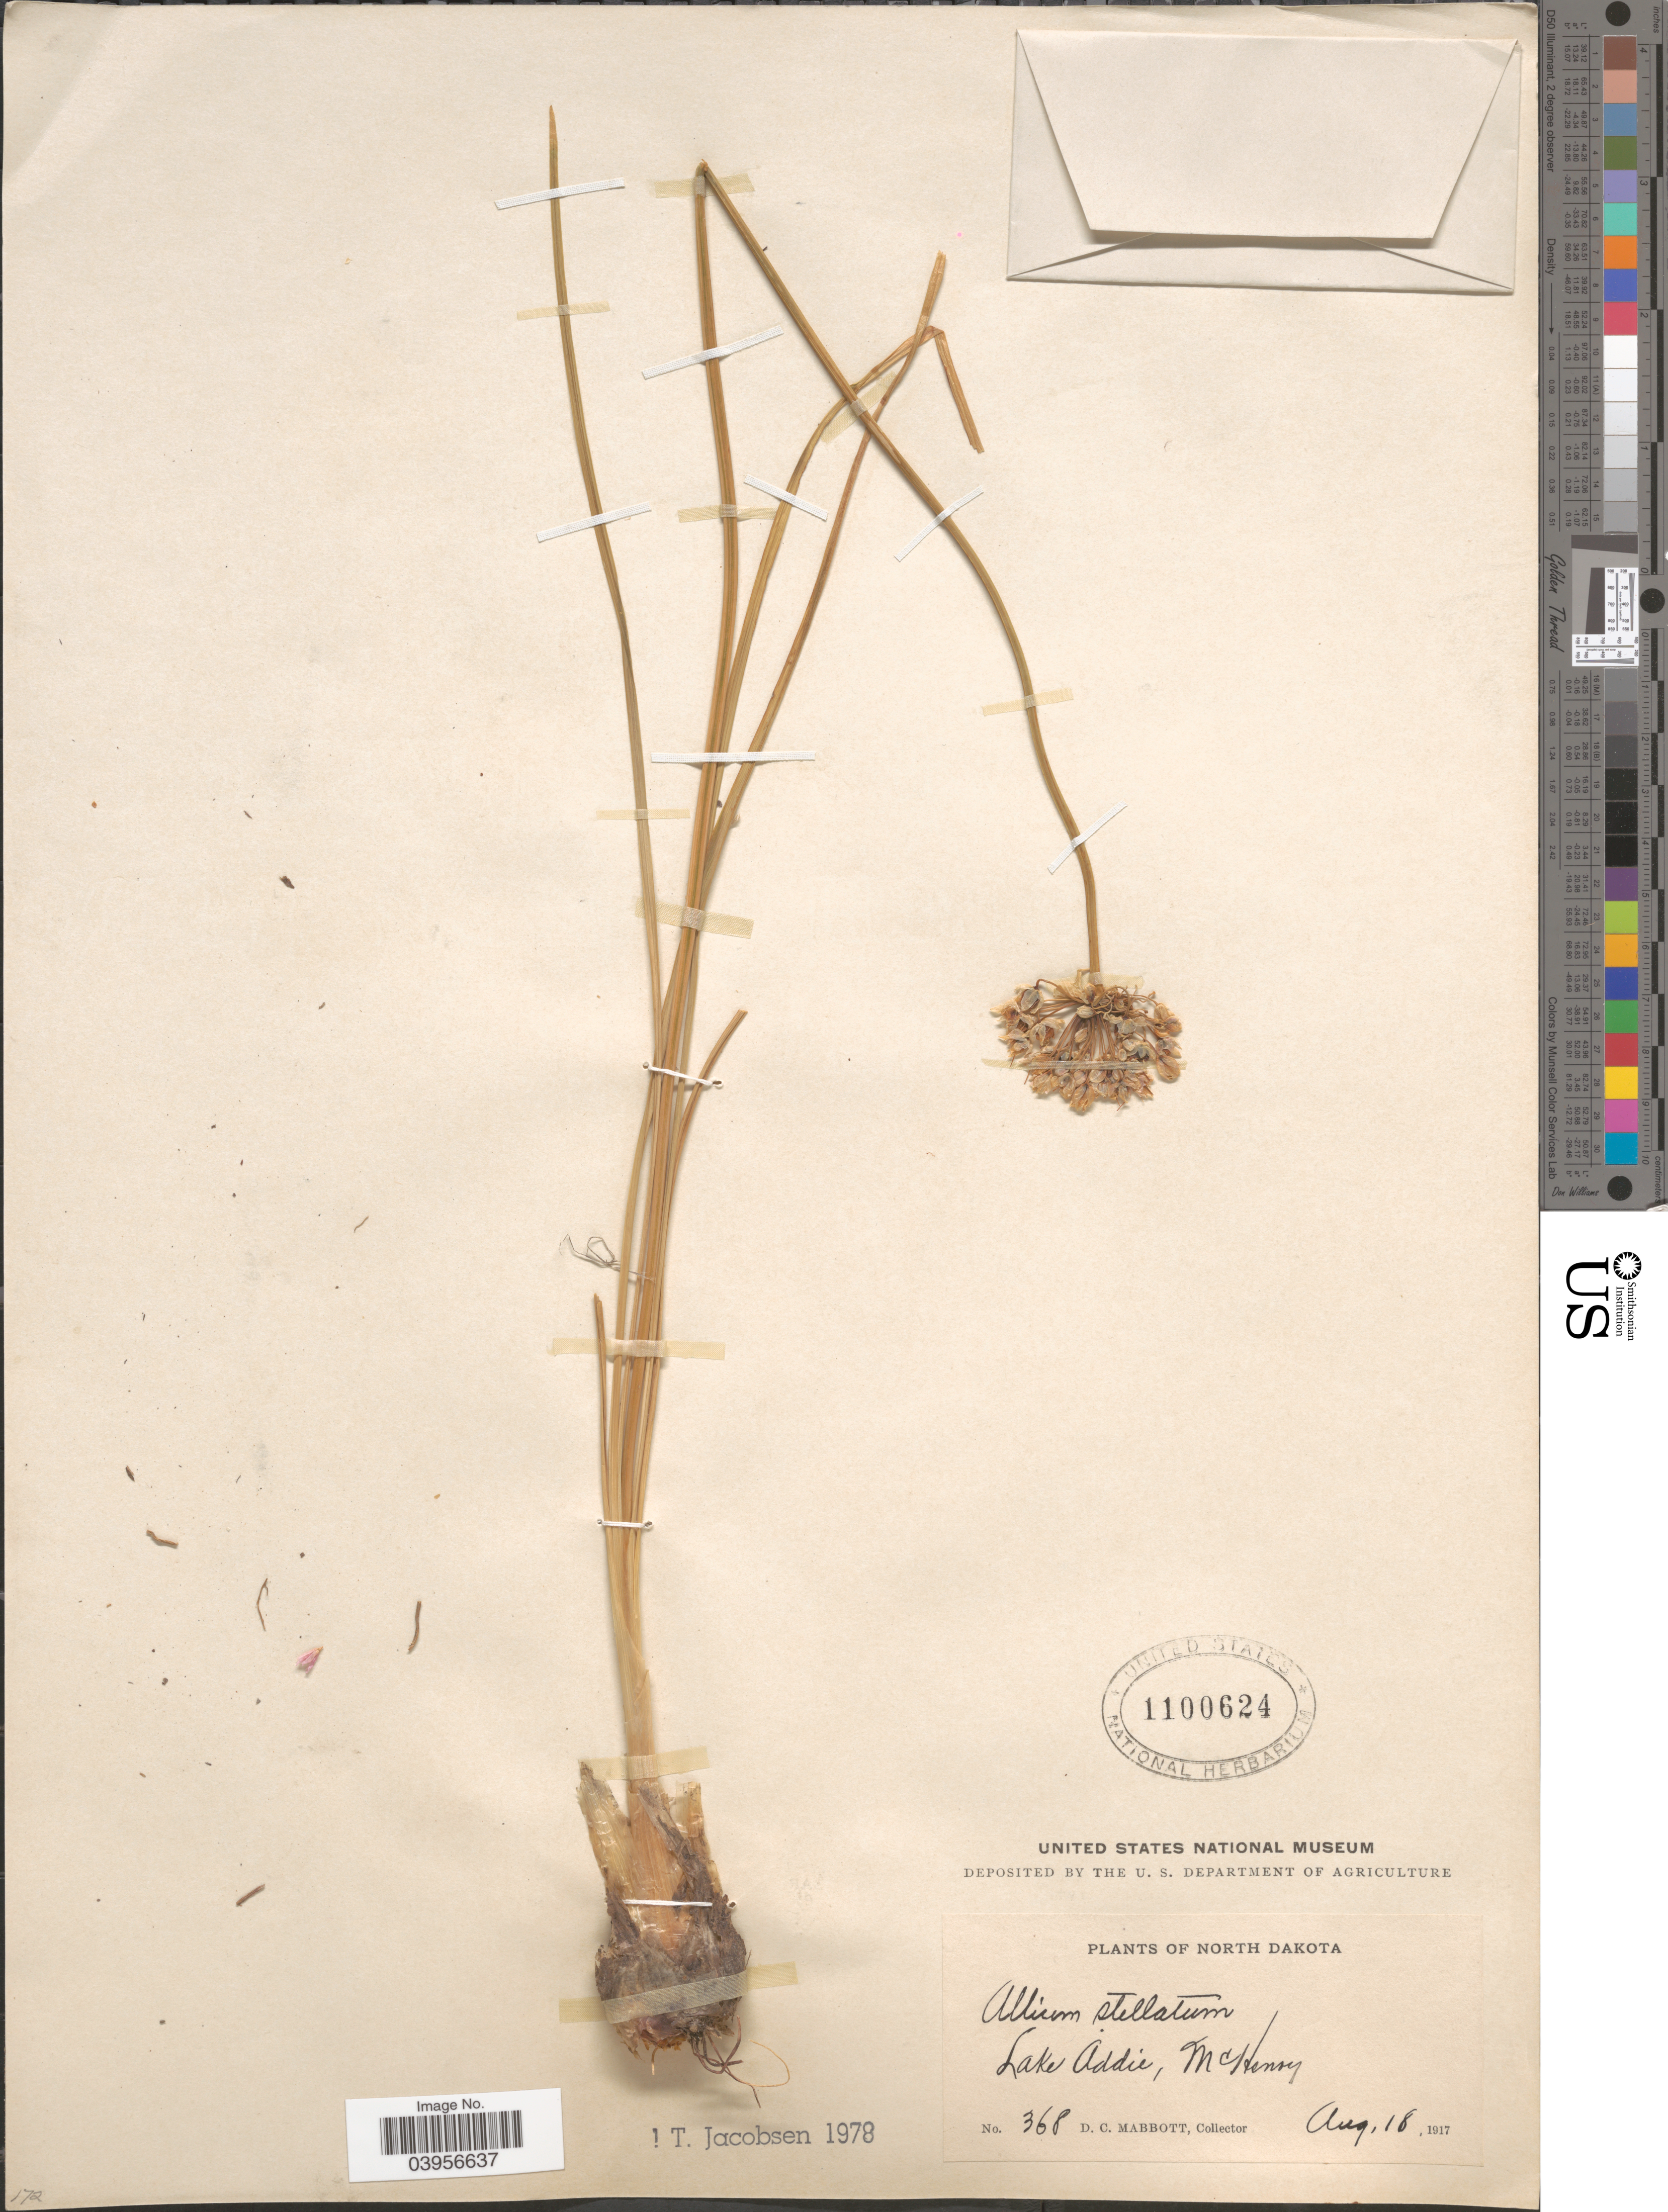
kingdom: Plantae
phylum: Tracheophyta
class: Liliopsida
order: Asparagales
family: Amaryllidaceae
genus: Allium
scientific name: Allium stellatum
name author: Nutt. ex Ker Gawl.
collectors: D. Mabbott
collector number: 368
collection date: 1917-08-18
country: United States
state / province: North Dakota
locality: Lake Addie, McHenry.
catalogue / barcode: US 1100624